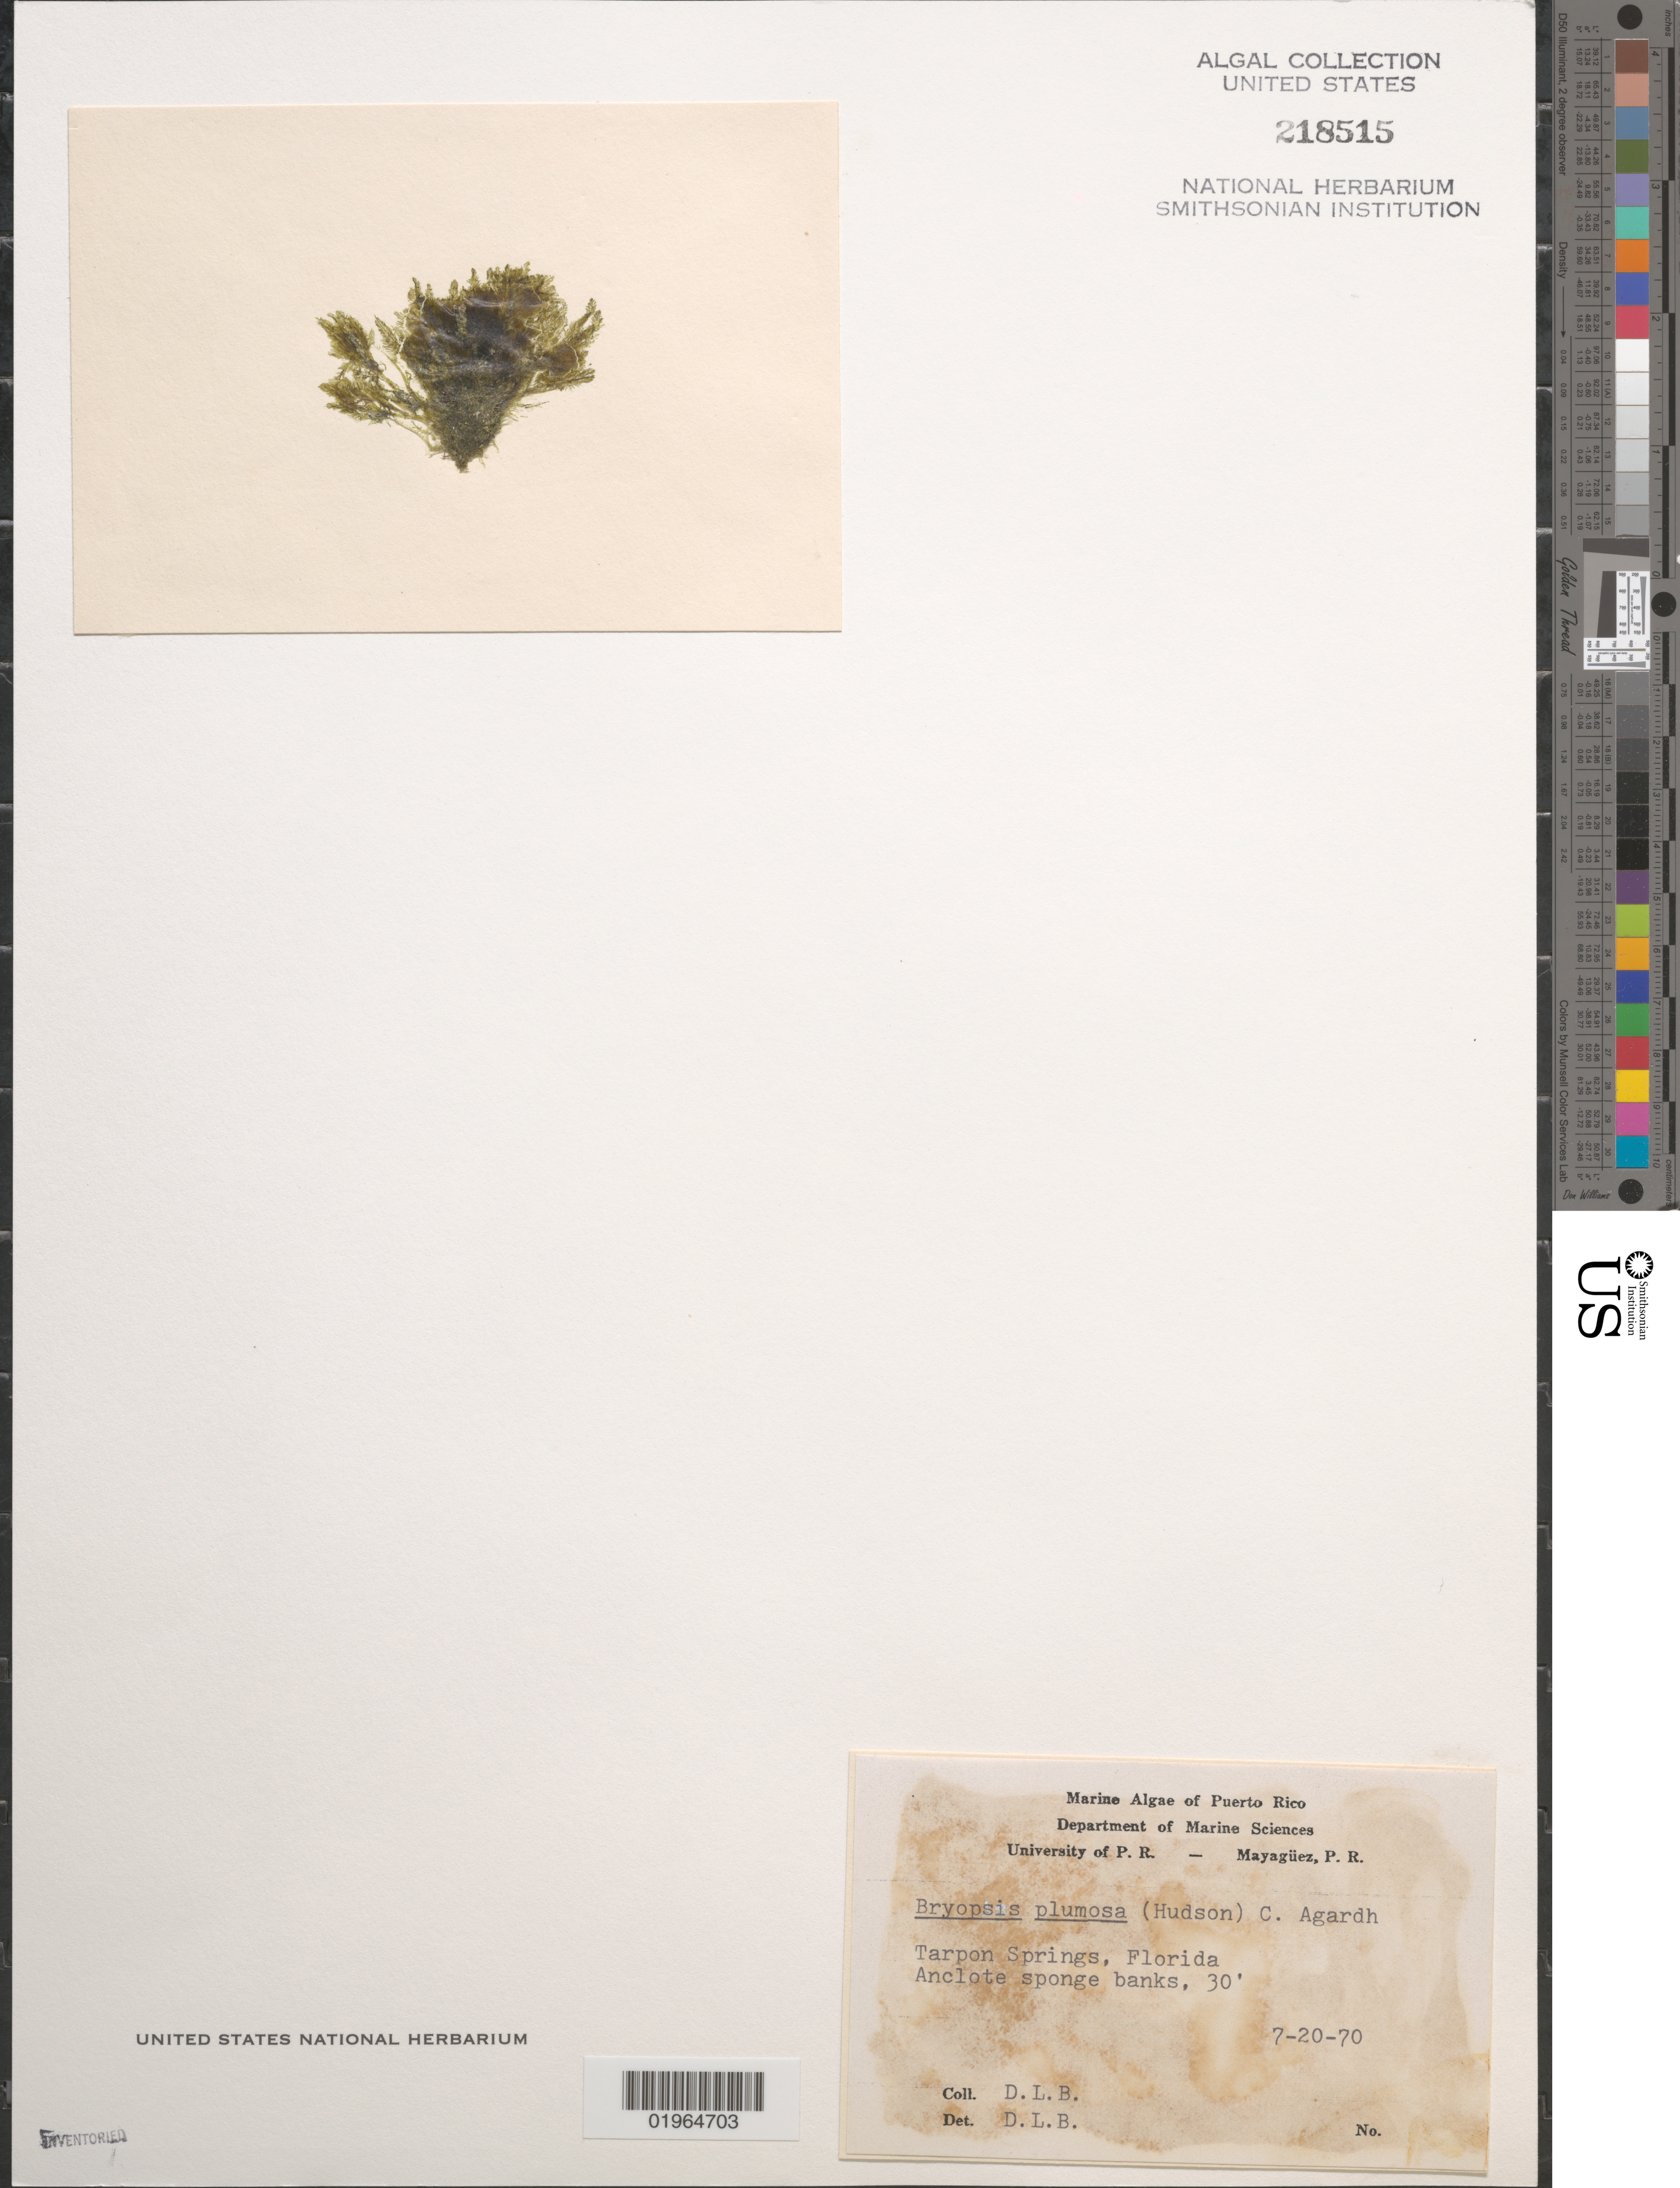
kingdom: Plantae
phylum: Chlorophyta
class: Ulvophyceae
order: Bryopsidales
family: Bryopsidaceae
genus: Bryopsis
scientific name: Bryopsis plumosa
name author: (Huds.) C. Agardh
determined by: Ballantine, D. L.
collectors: D.L. Ballantine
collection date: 1970-07-20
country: United States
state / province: Florida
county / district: Pinellas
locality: Tarpon Springs, Anclote sponge banks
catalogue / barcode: US 218515